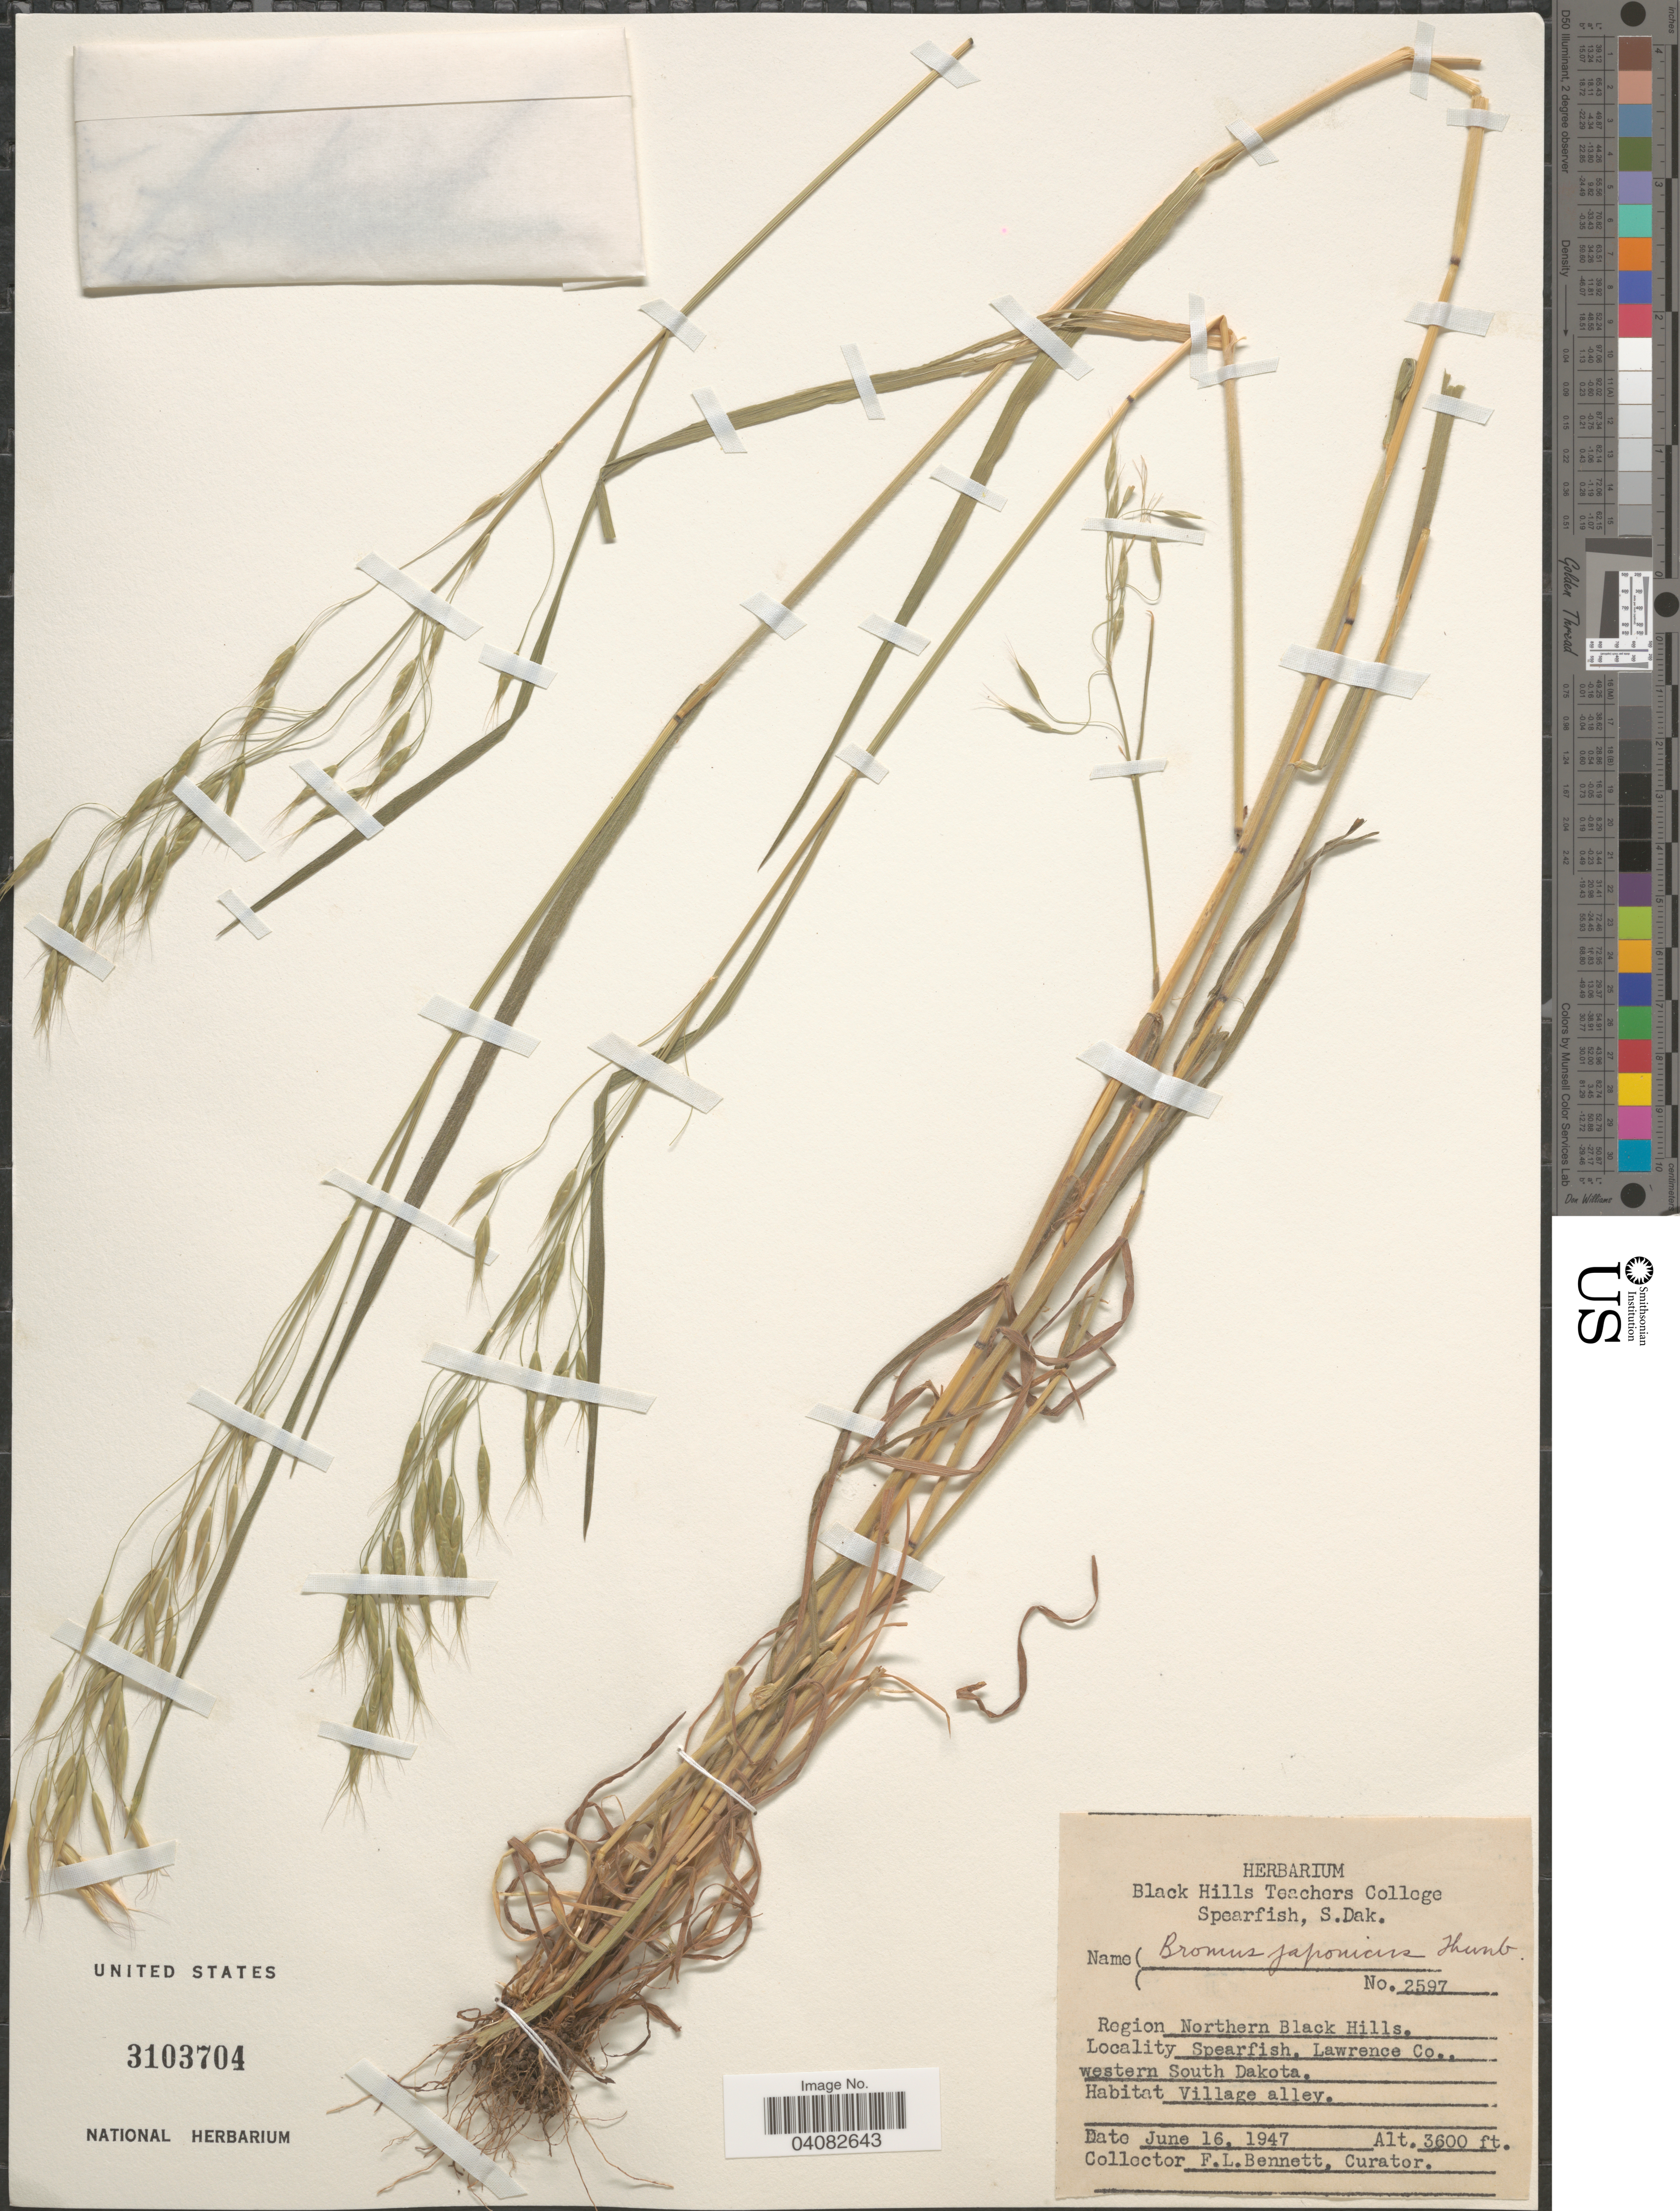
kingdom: Plantae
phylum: Tracheophyta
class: Liliopsida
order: Poales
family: Poaceae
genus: Bromus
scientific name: Bromus japonicus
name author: Houtt.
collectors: F. Bennett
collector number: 2597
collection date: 1947-06-16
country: United States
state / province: South Dakota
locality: Region Northern Black Hills. Spearfish, Lawrence Co. Western South Dakota. Village alley.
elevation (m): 1097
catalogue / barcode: US 3103704